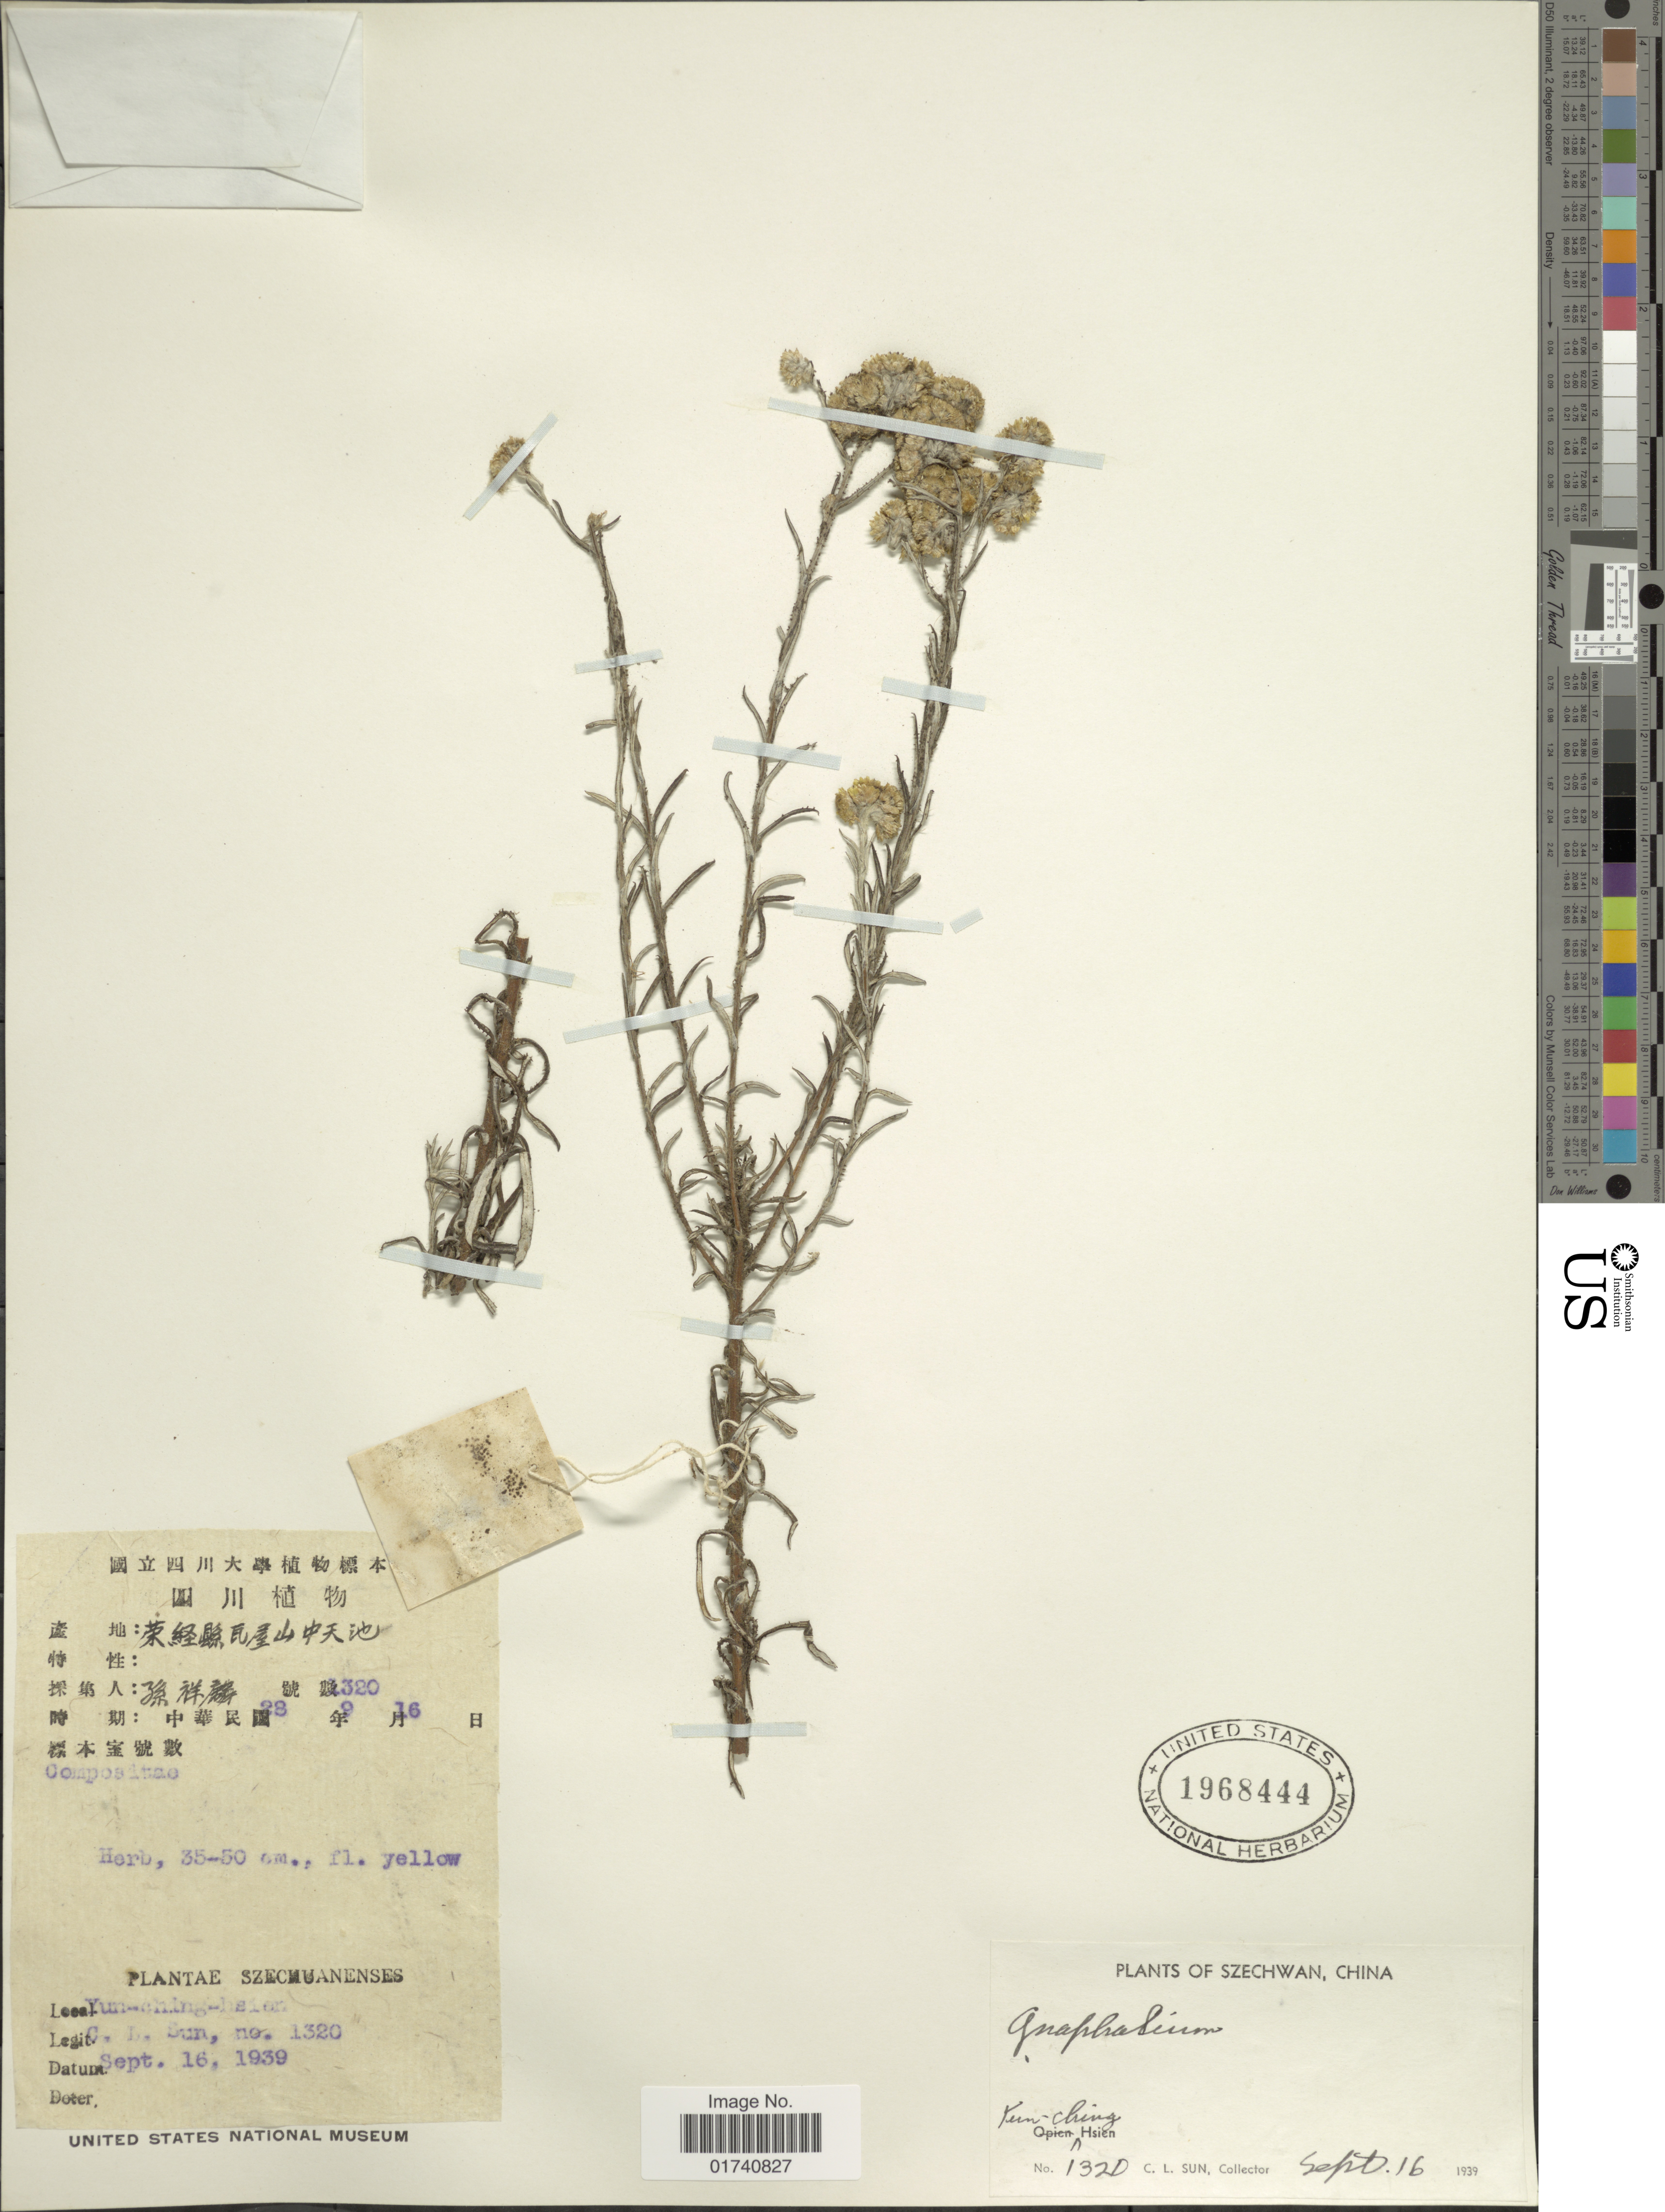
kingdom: Plantae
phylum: Tracheophyta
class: Magnoliopsida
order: Asterales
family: Asteraceae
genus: Pseudognaphalium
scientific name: Pseudognaphalium hypoleucum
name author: (DC.) Hilliard & B.L. Burtt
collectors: C. Sun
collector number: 1320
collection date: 1939-09-16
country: China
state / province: Sichuan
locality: Szechwan. Kun-ching-hsien.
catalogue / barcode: US 1968444